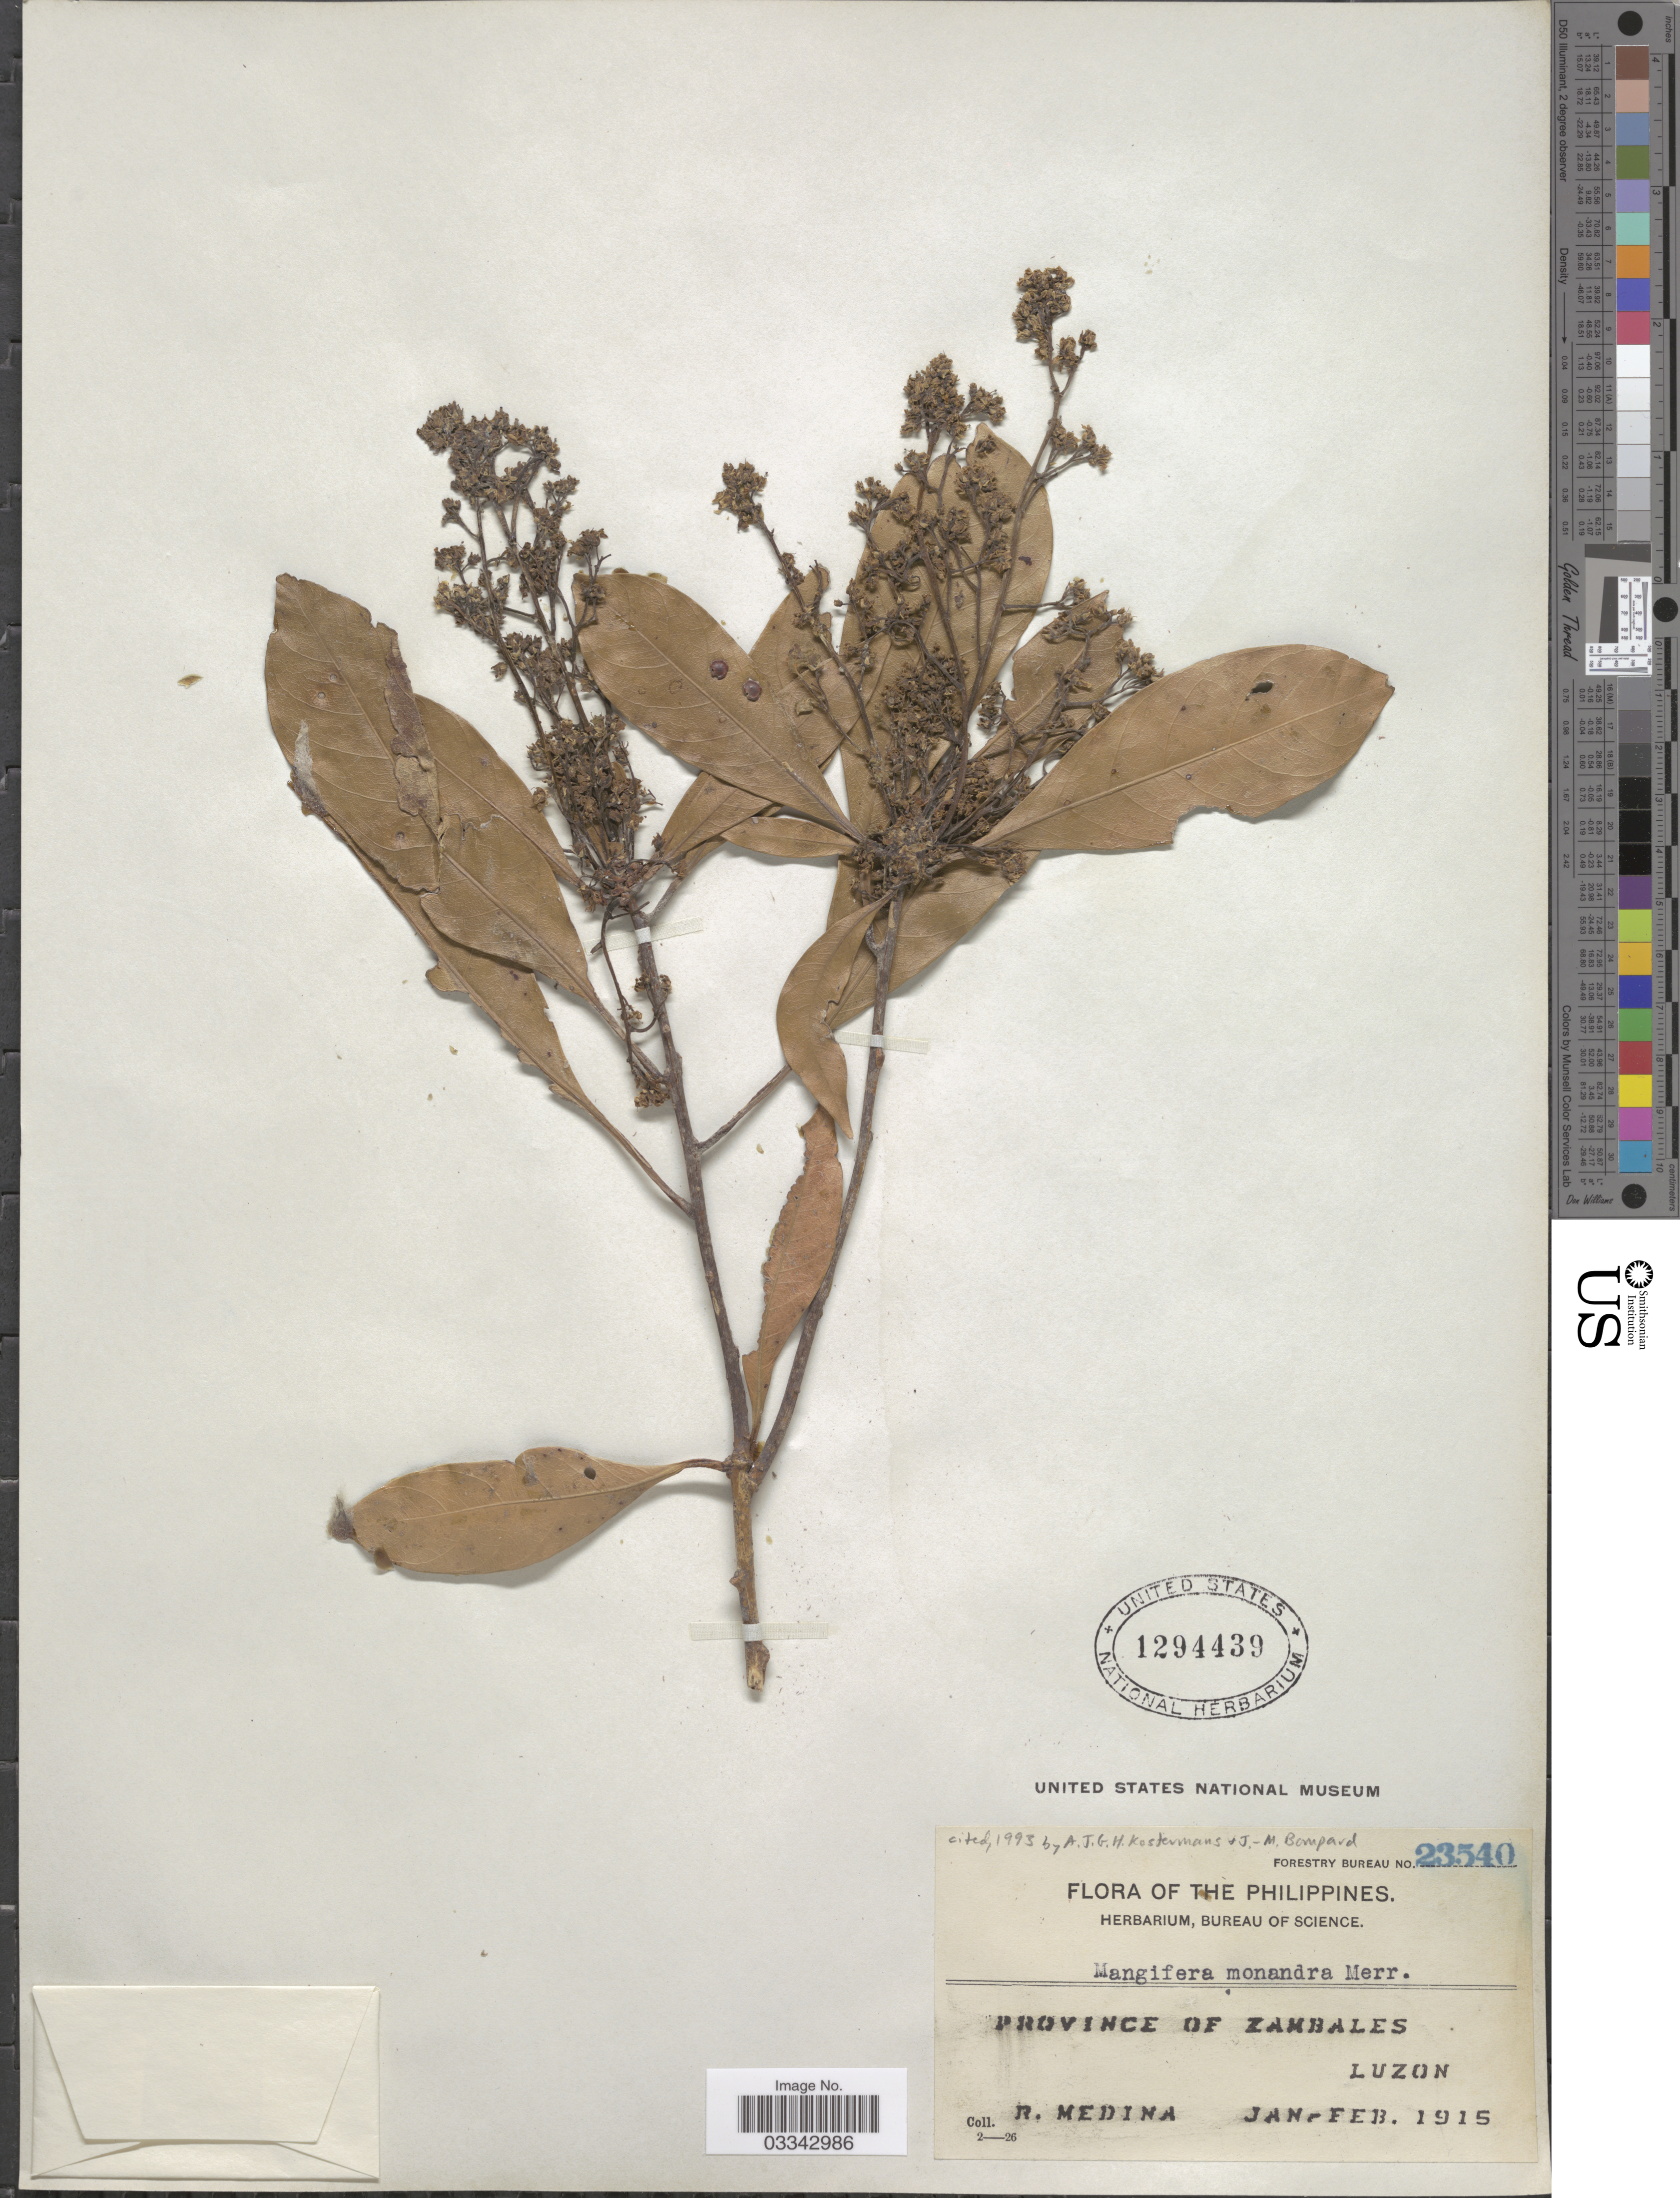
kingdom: Plantae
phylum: Tracheophyta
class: Magnoliopsida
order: Sapindales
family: Anacardiaceae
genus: Mangifera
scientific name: Mangifera monandra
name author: Merr.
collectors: S. Medina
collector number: Forestry Bureau 23540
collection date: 1915-01/1915-02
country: Philippines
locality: Province of Zambales. Luzon.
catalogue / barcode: US 1294439